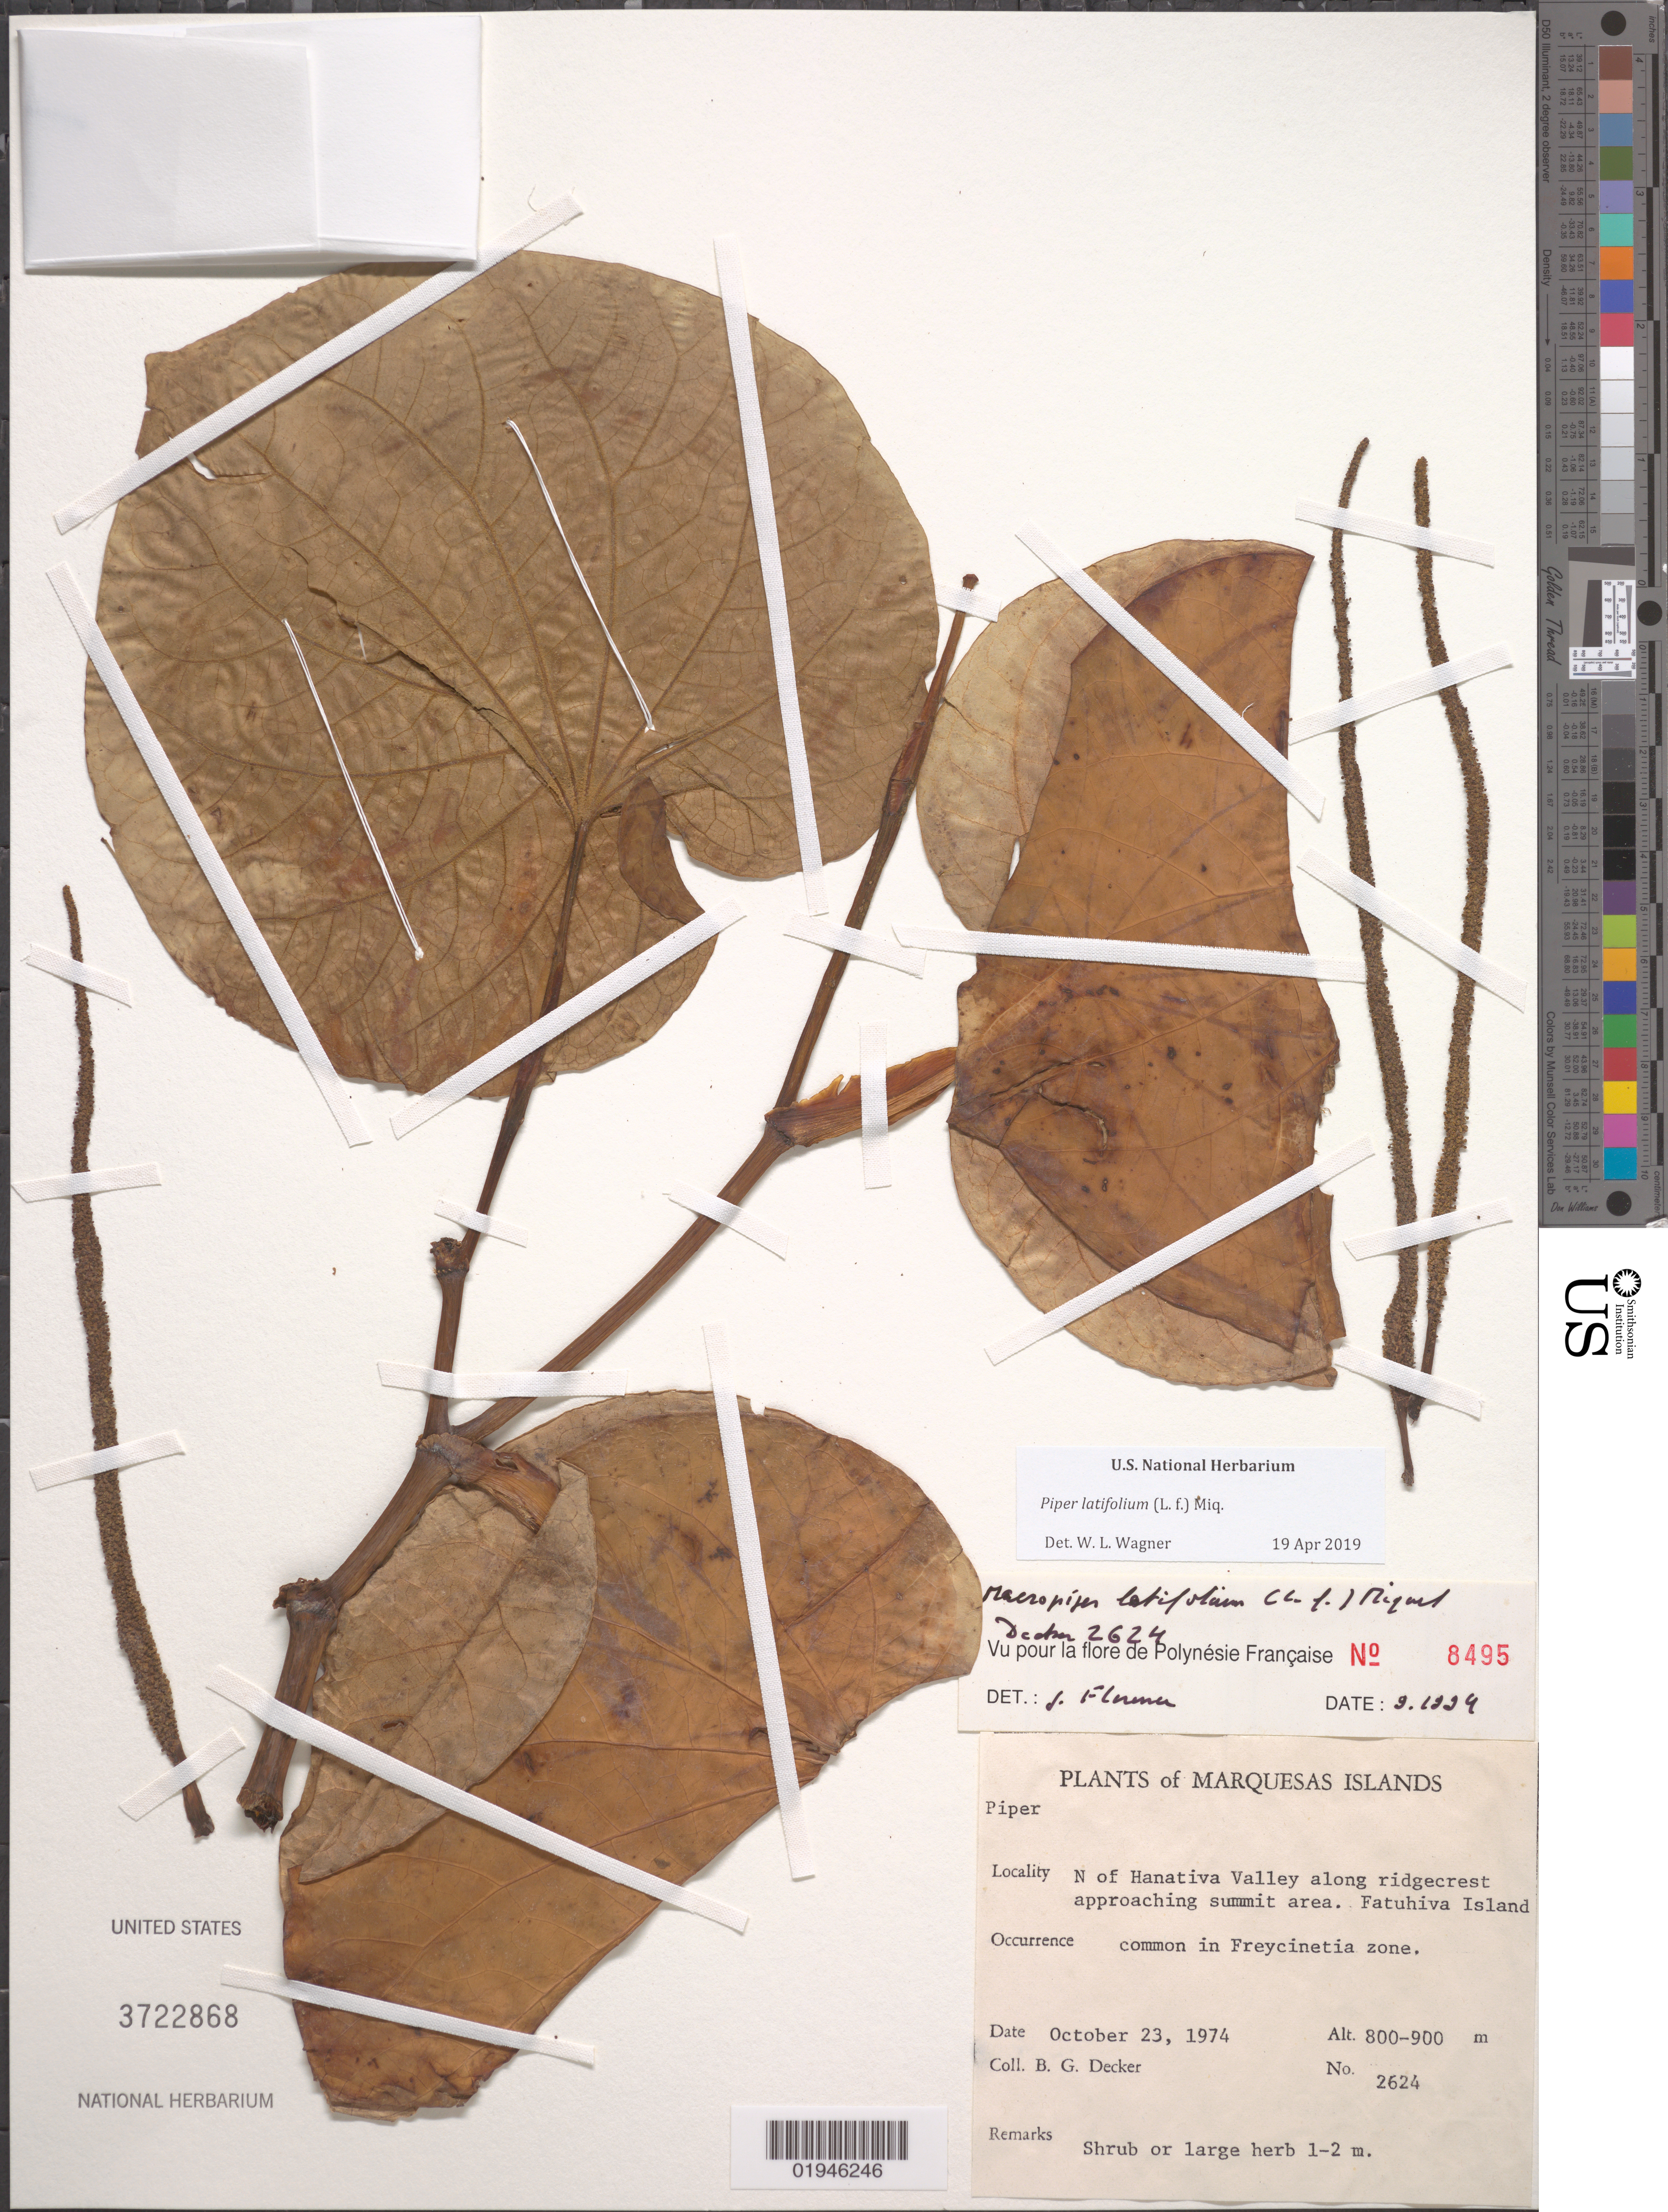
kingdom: Plantae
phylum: Tracheophyta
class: Magnoliopsida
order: Piperales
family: Piperaceae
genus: Piper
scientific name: Piper latifolium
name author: L. f.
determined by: Wagner, W. L., (BOT), Smithsonian Institution - National Museum of Natural History (UNITED STATES)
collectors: B. G. Decker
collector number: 2624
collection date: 1974-10-23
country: French Polynesia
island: Fatu Hiva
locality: N of Hanativa Valley along ridgecrest approaching summit area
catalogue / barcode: US 3722868